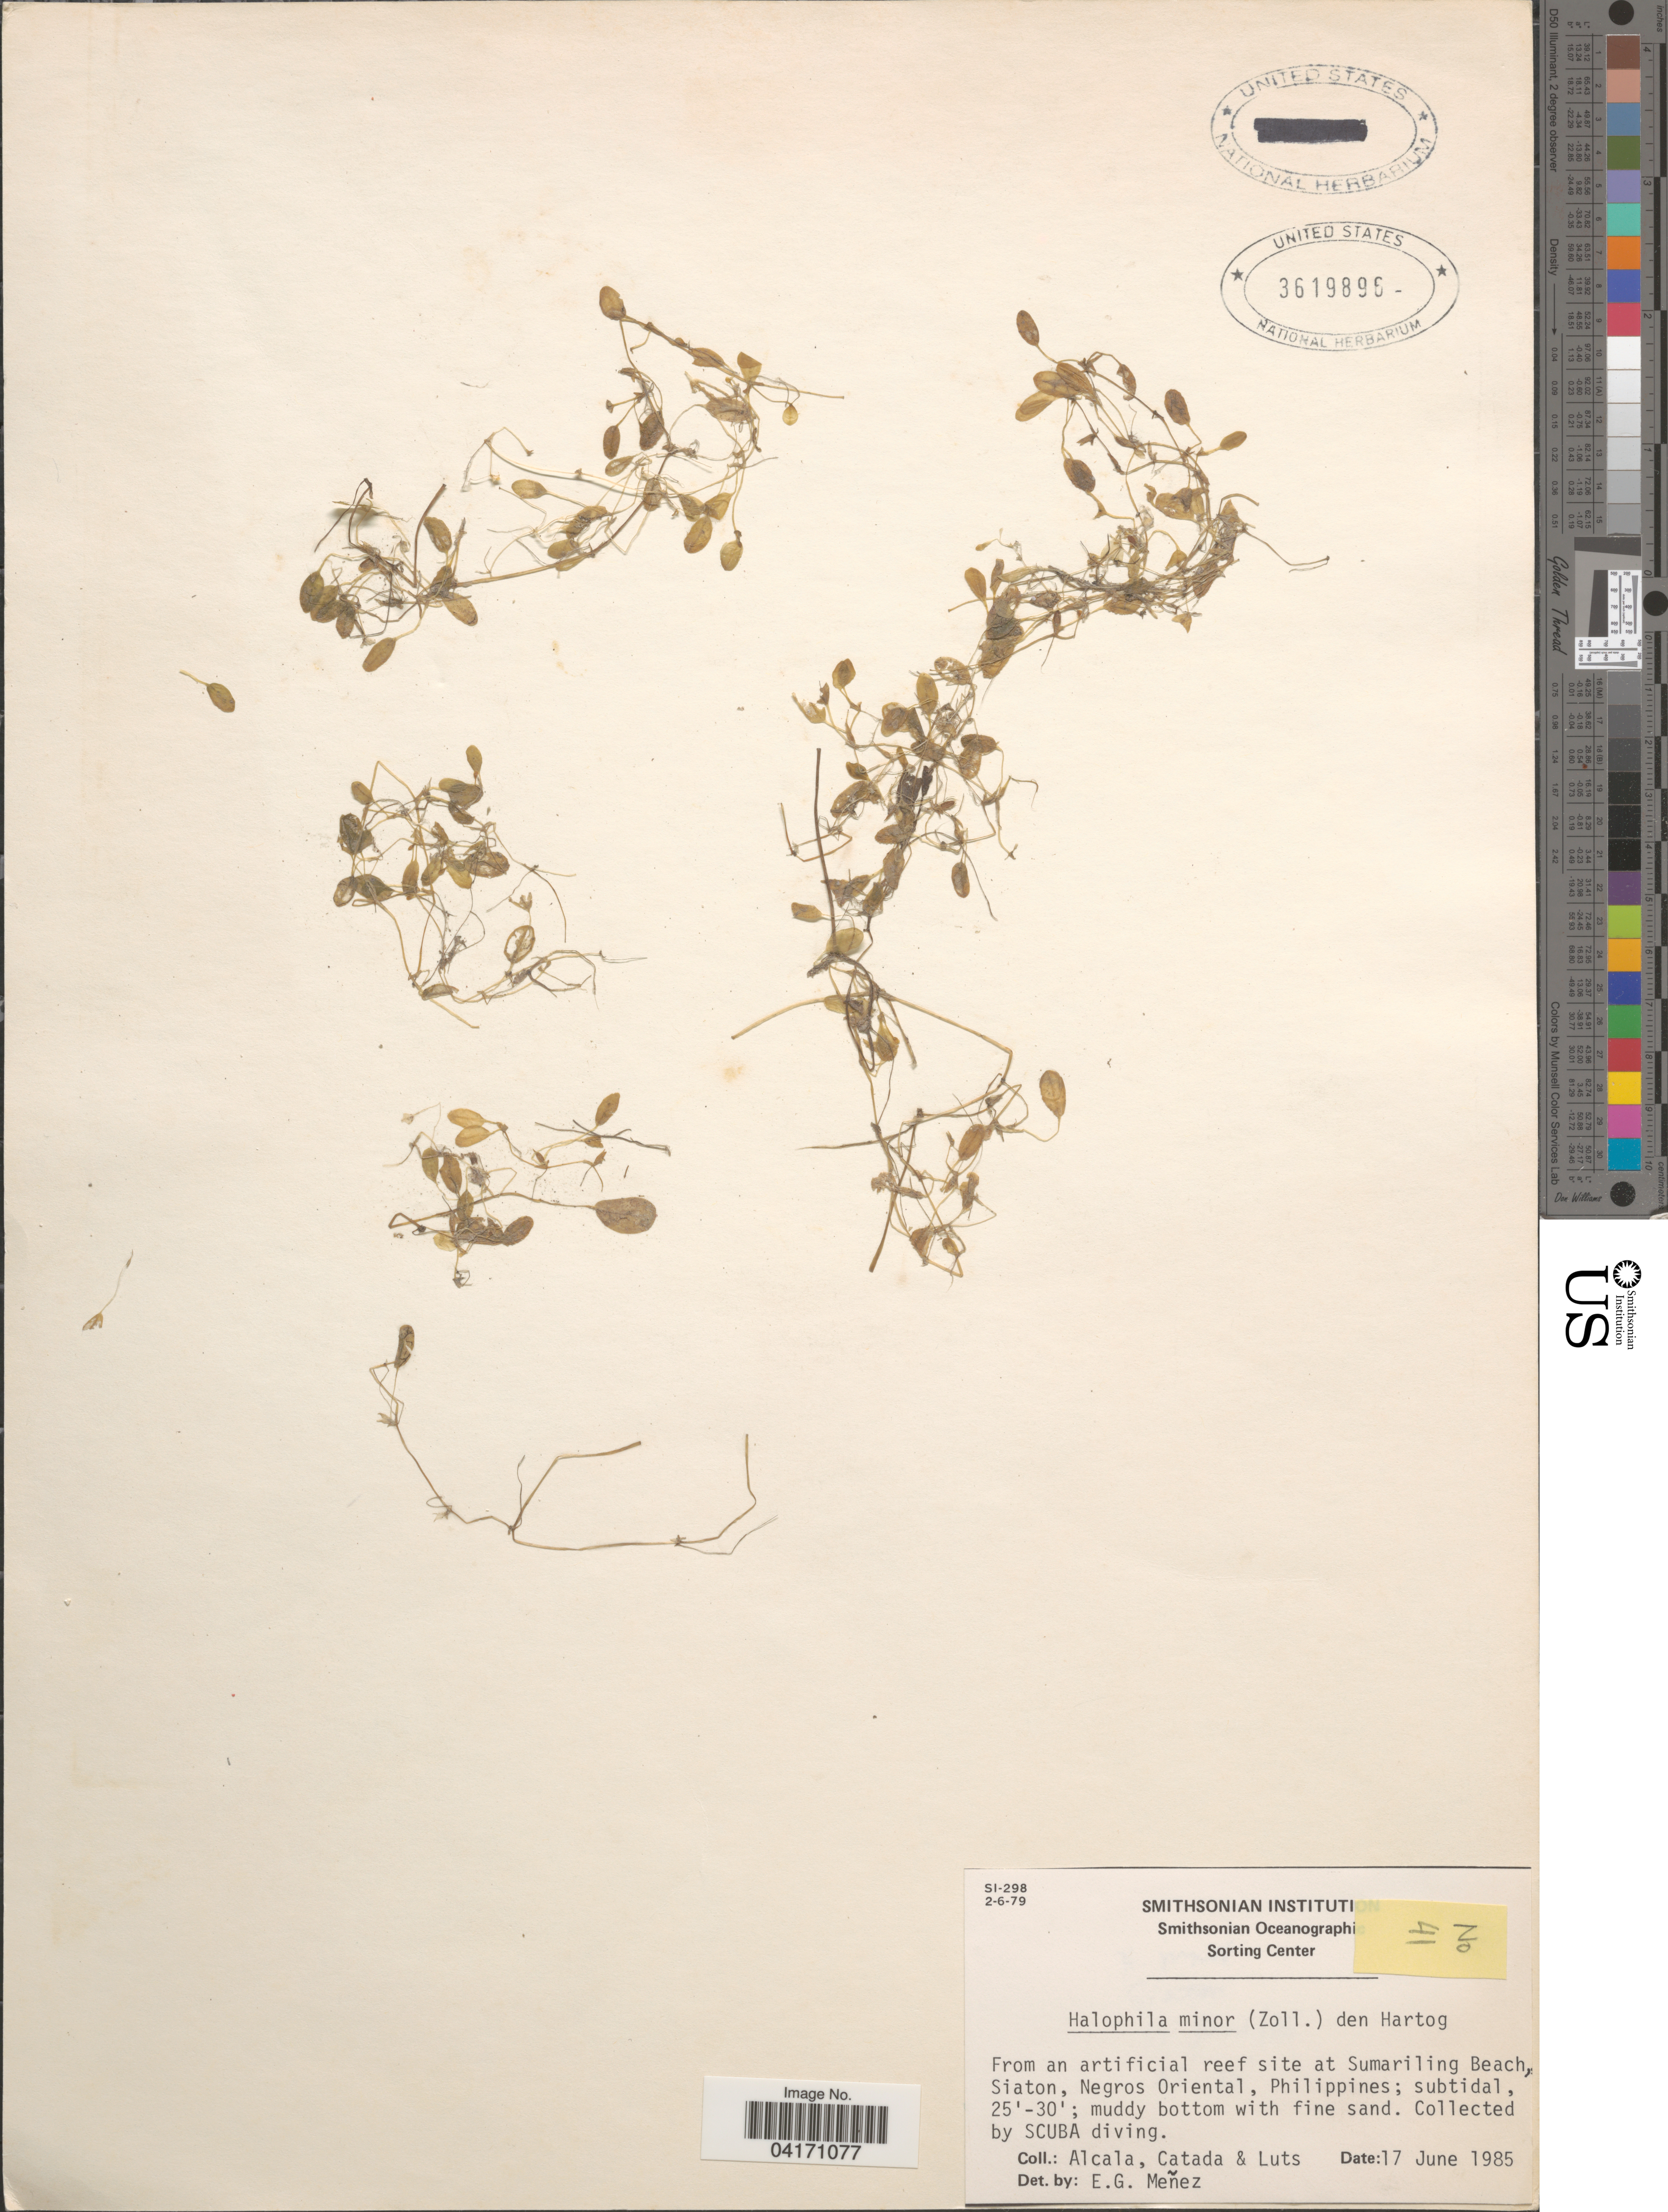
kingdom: Plantae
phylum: Tracheophyta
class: Liliopsida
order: Alismatales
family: Hydrocharitaceae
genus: Halophila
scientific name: Halophila minor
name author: (Zoll.) Hartog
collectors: Alcala, Catada & Luts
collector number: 41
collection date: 1985-06-17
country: Philippines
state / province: Central Visayas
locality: From an artificial reef site at Sumariling Beach, Siaton, Negros Oriental.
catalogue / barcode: US 3619896